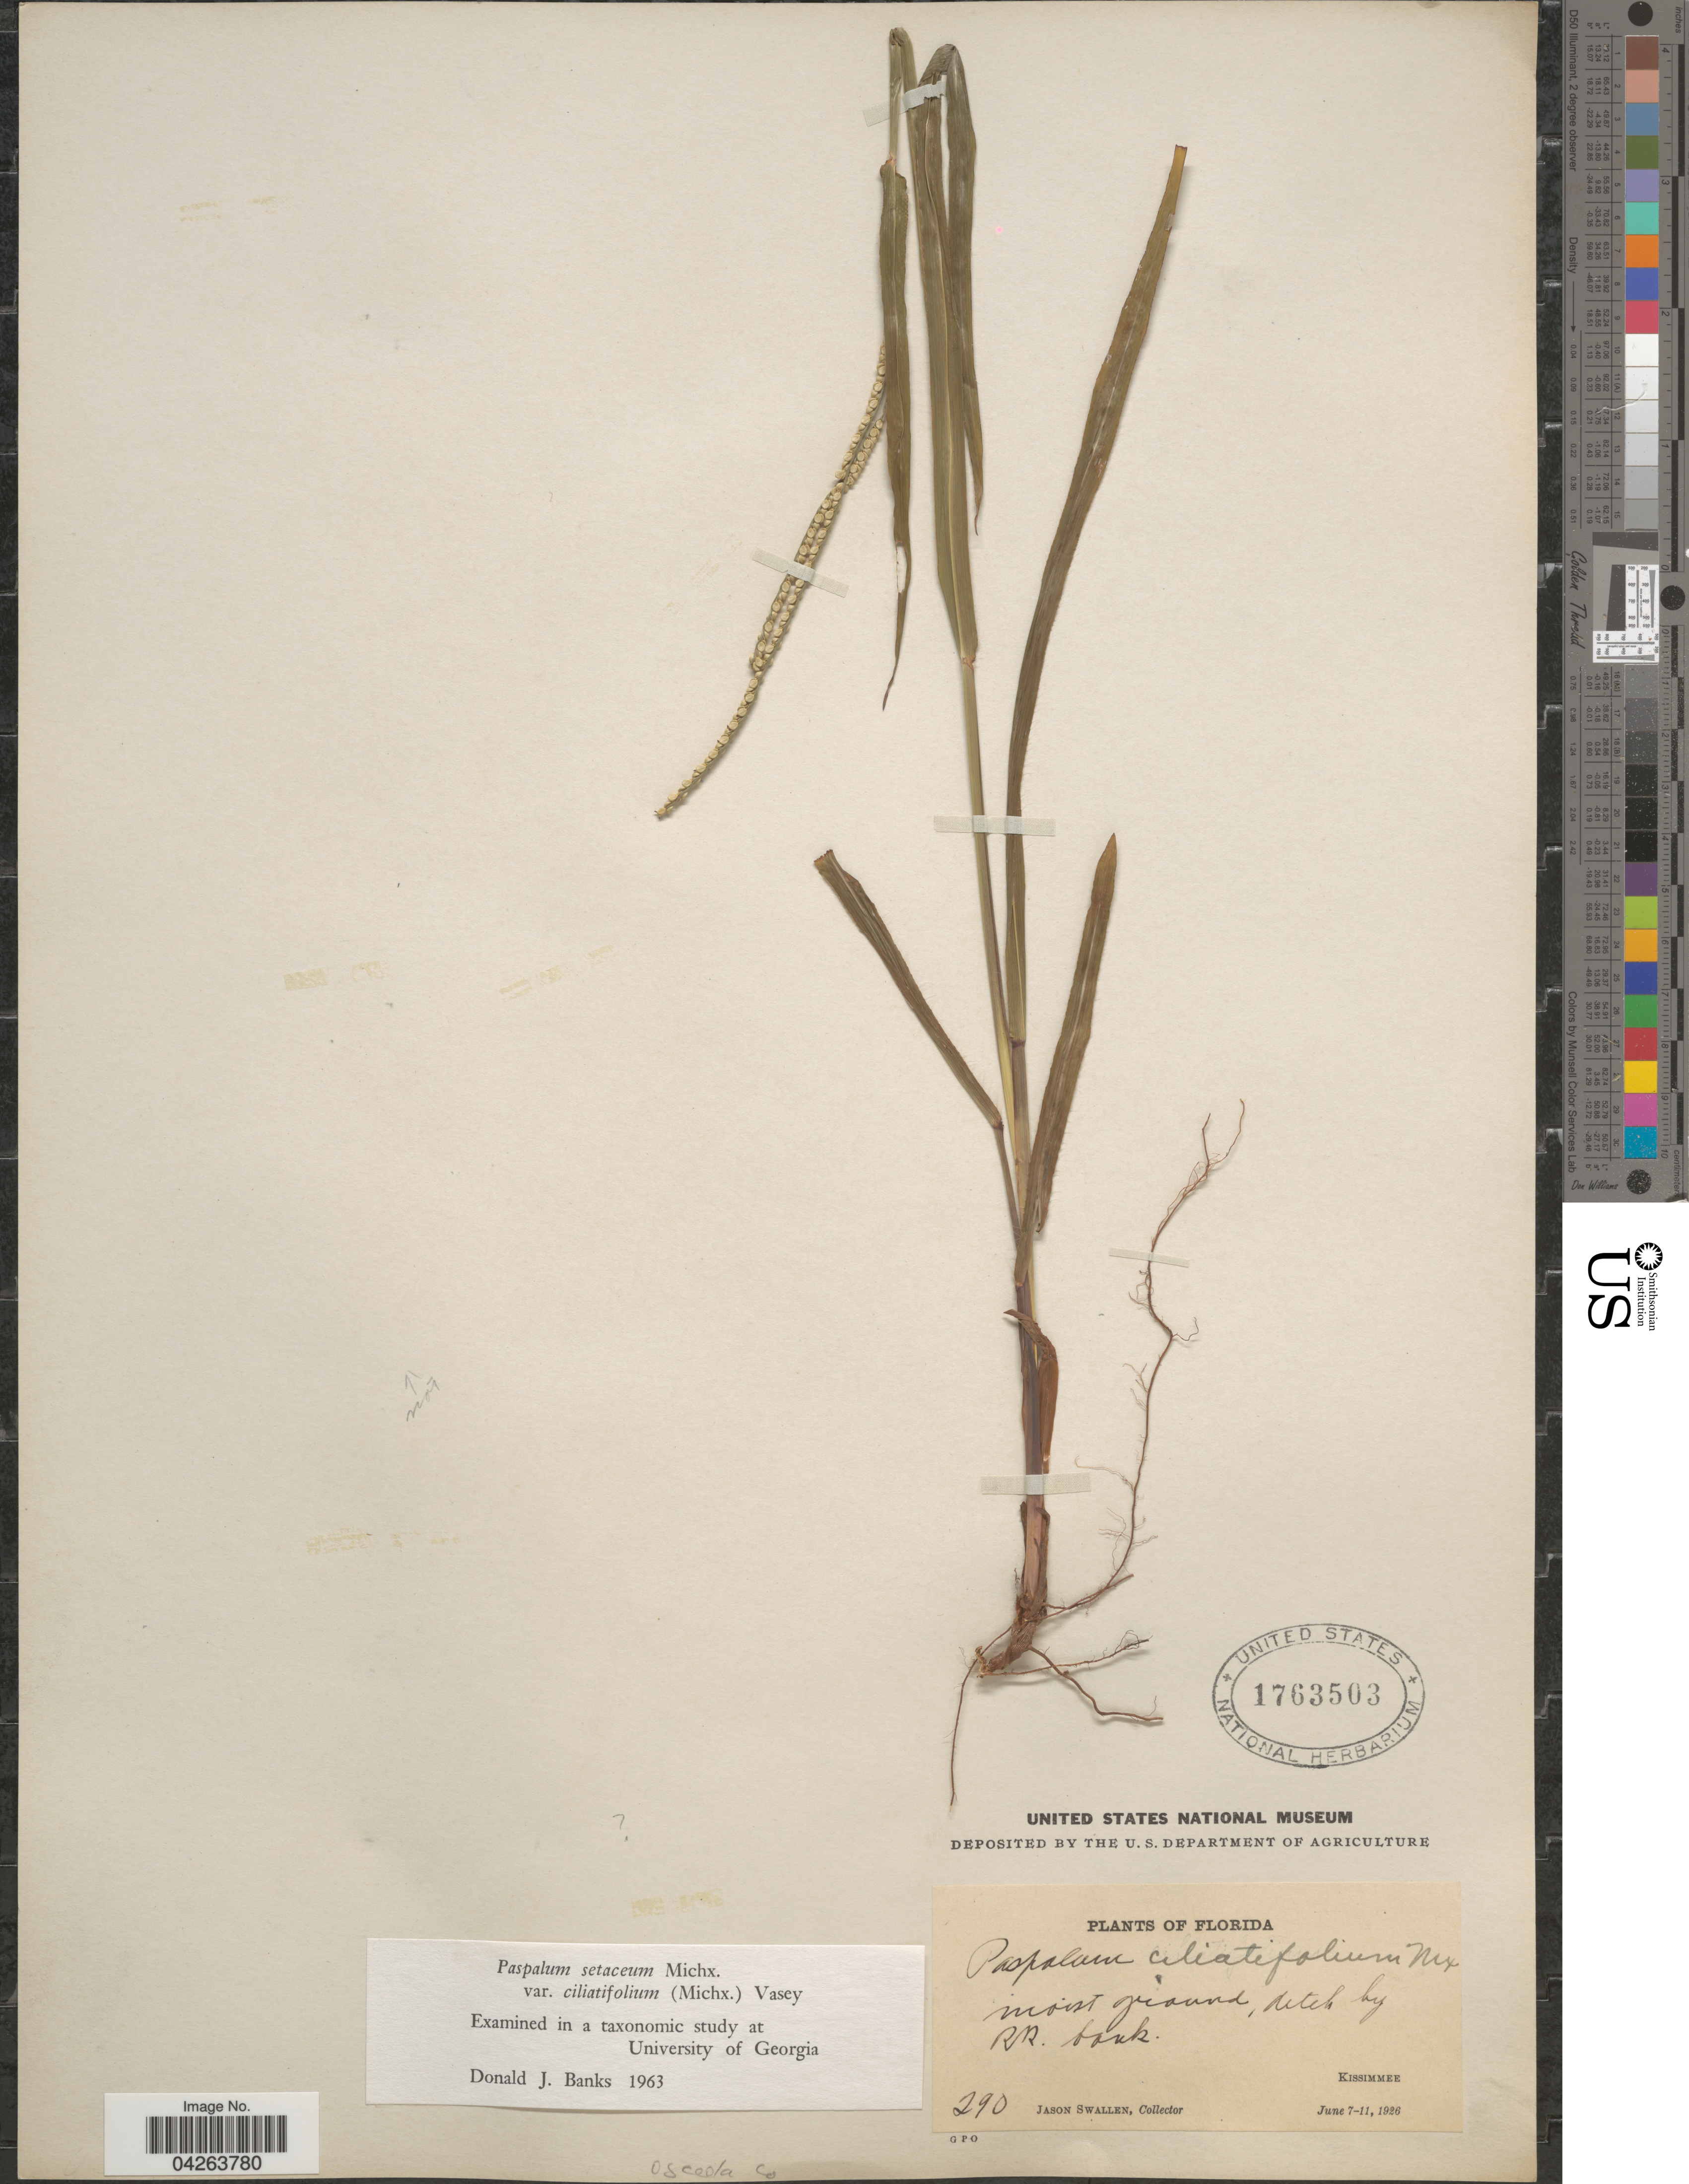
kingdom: Plantae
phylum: Tracheophyta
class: Liliopsida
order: Poales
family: Poaceae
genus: Paspalum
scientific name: Paspalum setaceum var. ciliatifolium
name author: (Michx.) Vasey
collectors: J. R. Swallen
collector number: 290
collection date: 1926-06-07/1926-06-11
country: United States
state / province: Florida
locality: Moist ground, ditch by RR. bank. Kissimmee. Osceola Co.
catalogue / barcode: US 1763503